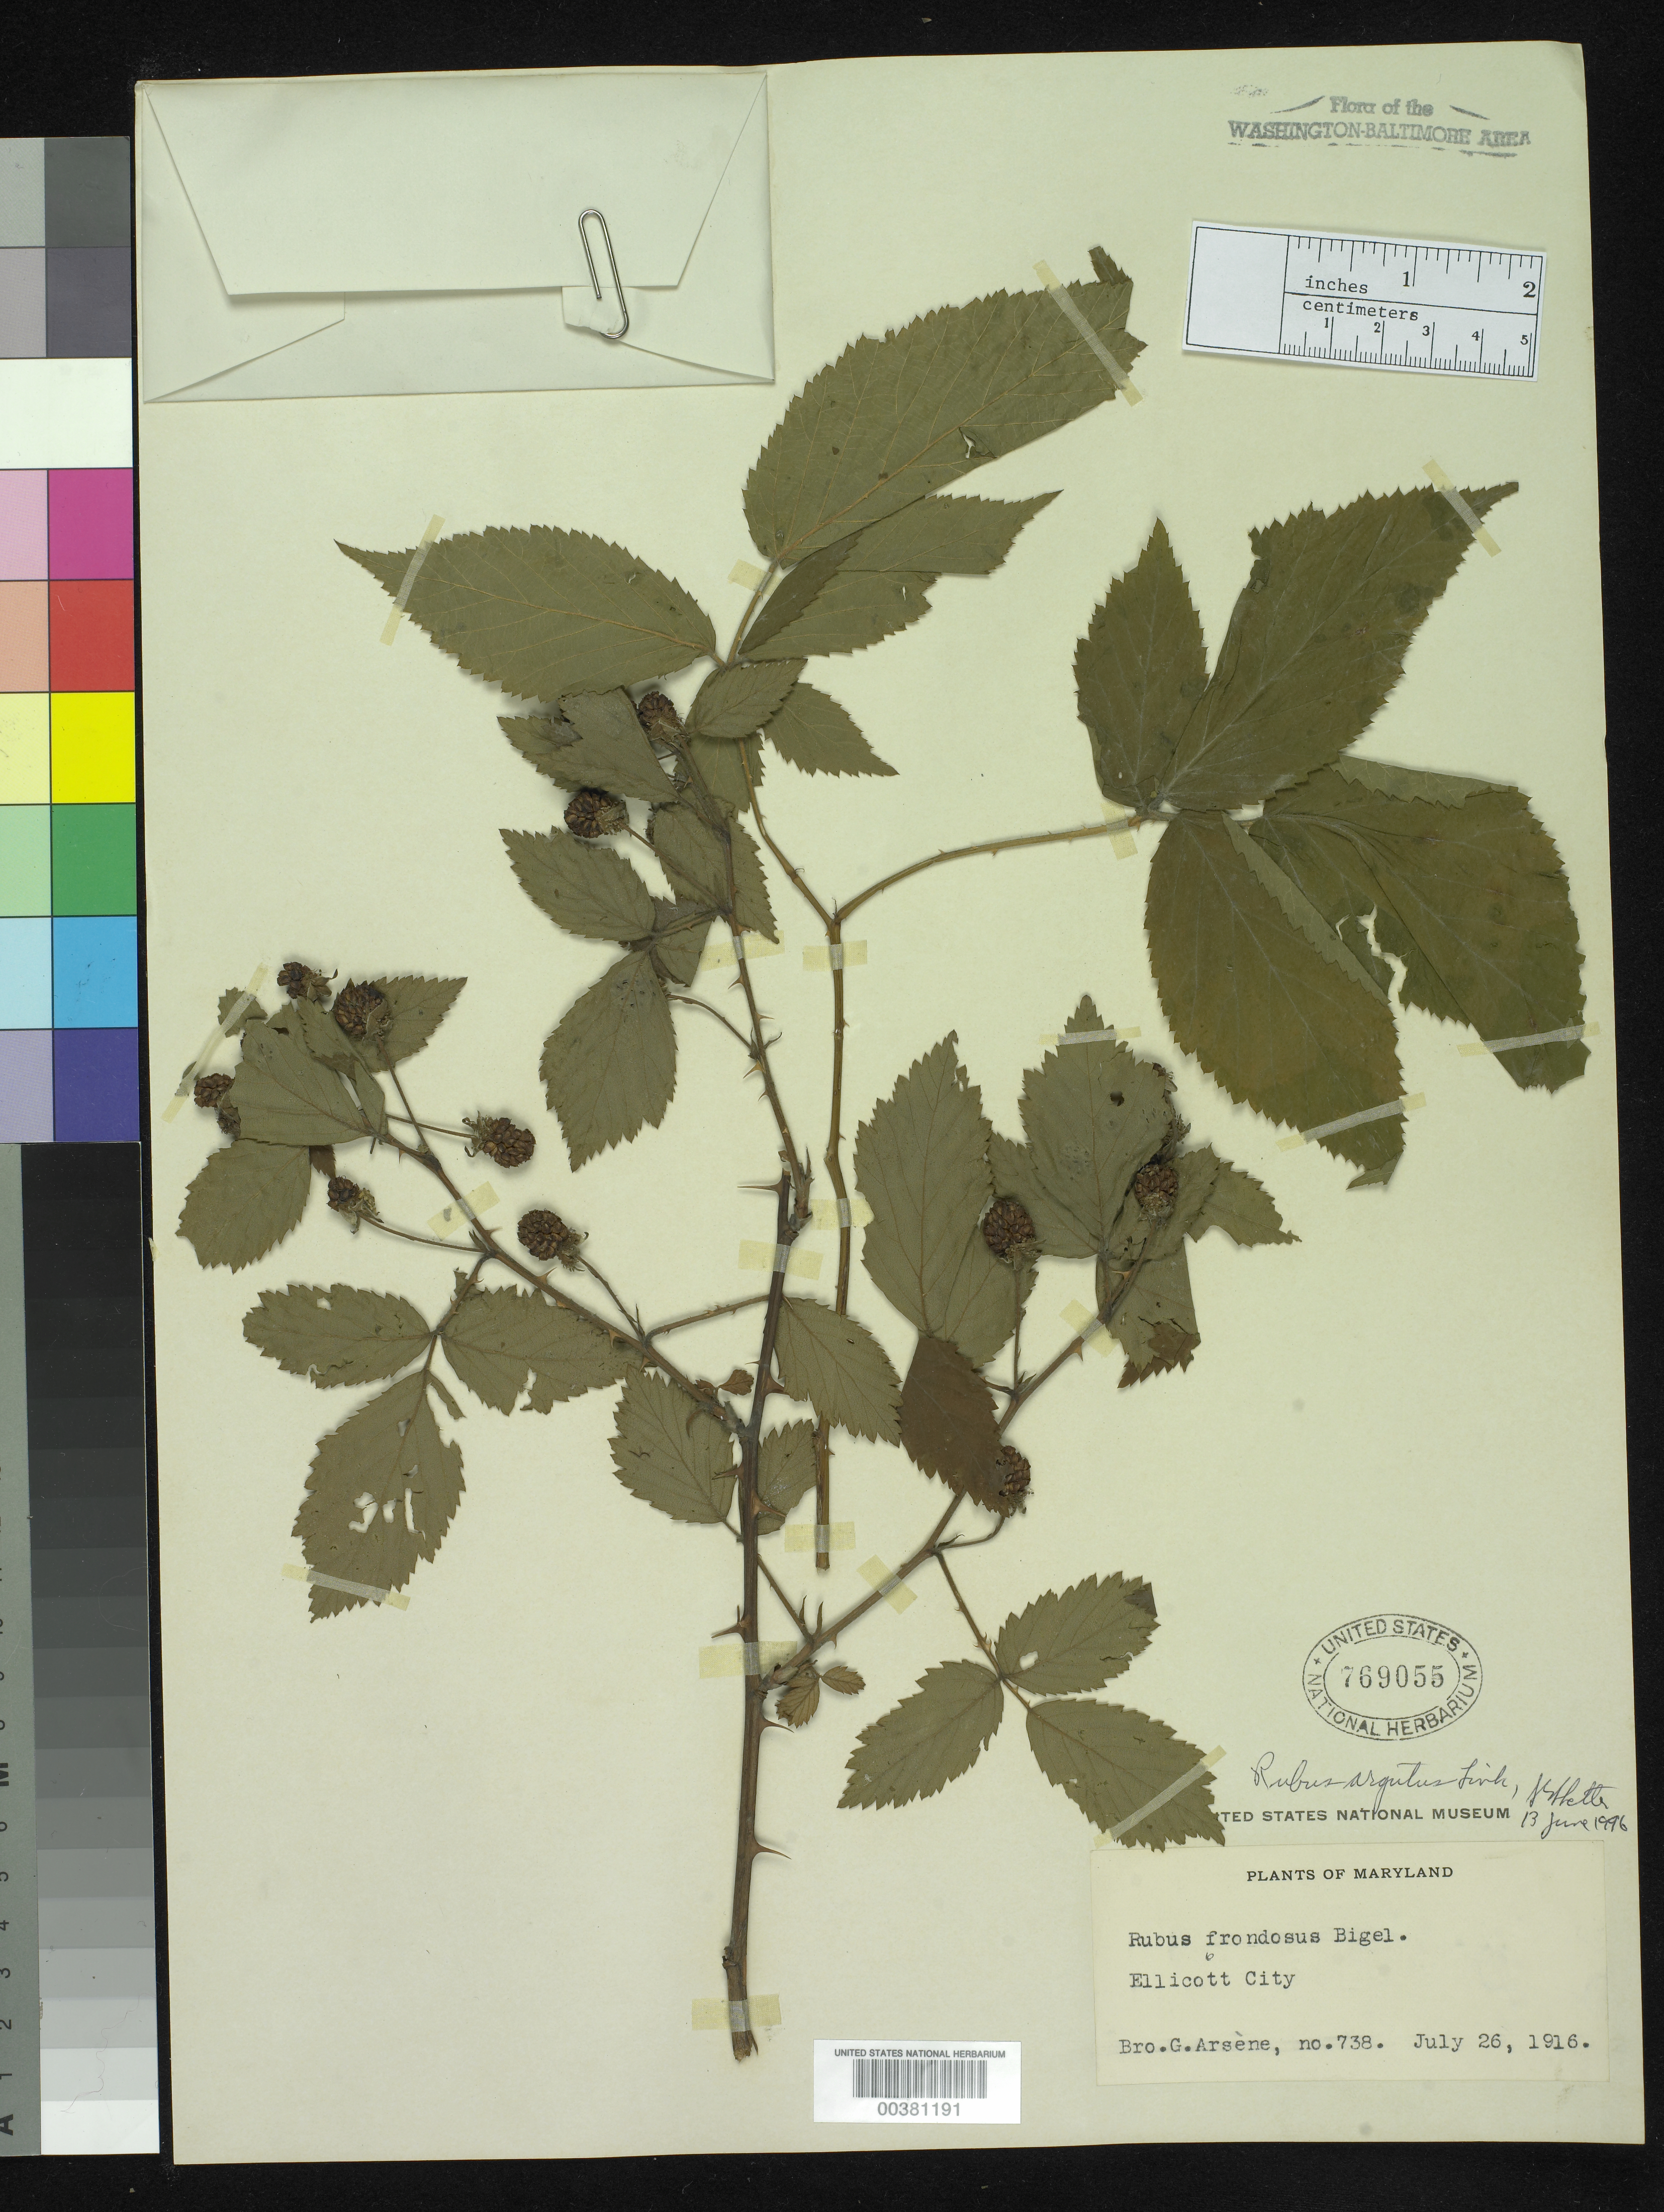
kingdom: Plantae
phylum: Tracheophyta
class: Magnoliopsida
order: Rosales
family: Rosaceae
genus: Rubus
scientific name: Rubus argutus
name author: Link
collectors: Bro. G. Arsène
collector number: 738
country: United States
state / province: Maryland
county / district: Howard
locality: Ellicott City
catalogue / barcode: US 769055